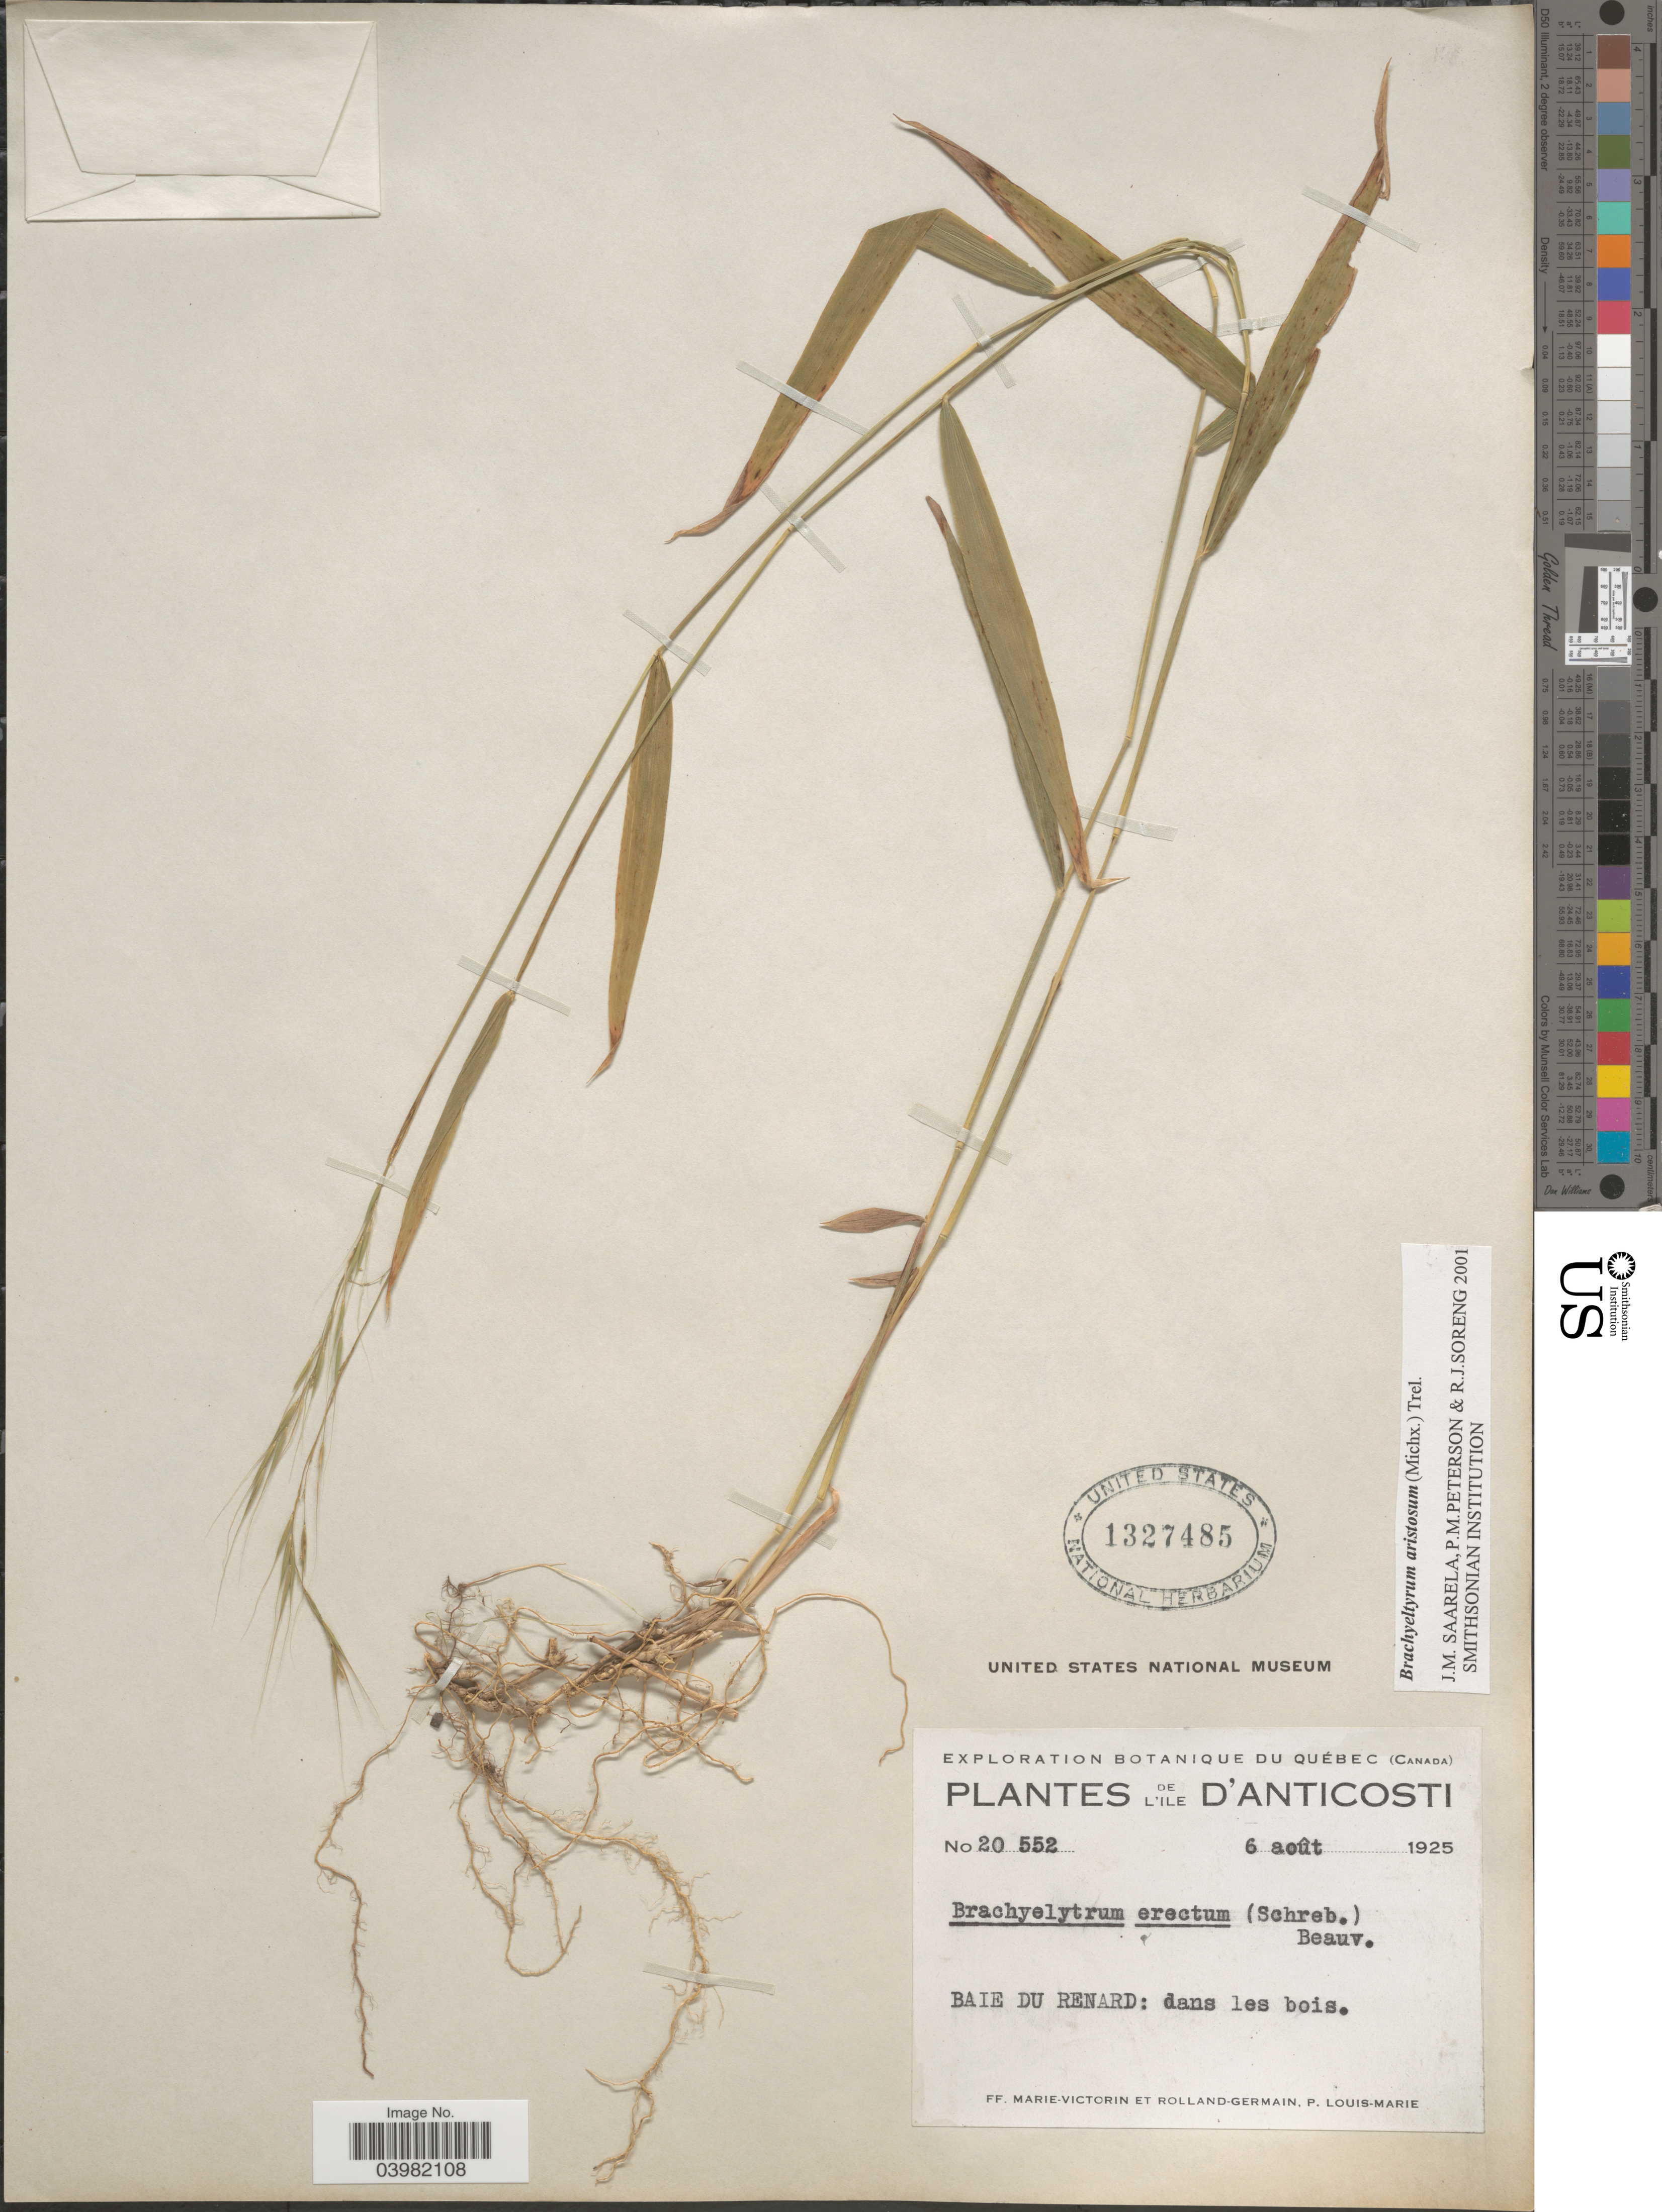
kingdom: Plantae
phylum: Tracheophyta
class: Liliopsida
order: Poales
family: Poaceae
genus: Brachyelytrum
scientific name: Brachyelytrum aristosum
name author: (Michx.) P. Beauv. ex Trel.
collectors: F. Marie-Victorin, Rolland-Germain & L.-M. LaLonde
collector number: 20552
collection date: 1925-08-06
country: Canada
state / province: Quebec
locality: L'Ile D'Anticosti. Baie du Renard.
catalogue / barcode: US 1327485